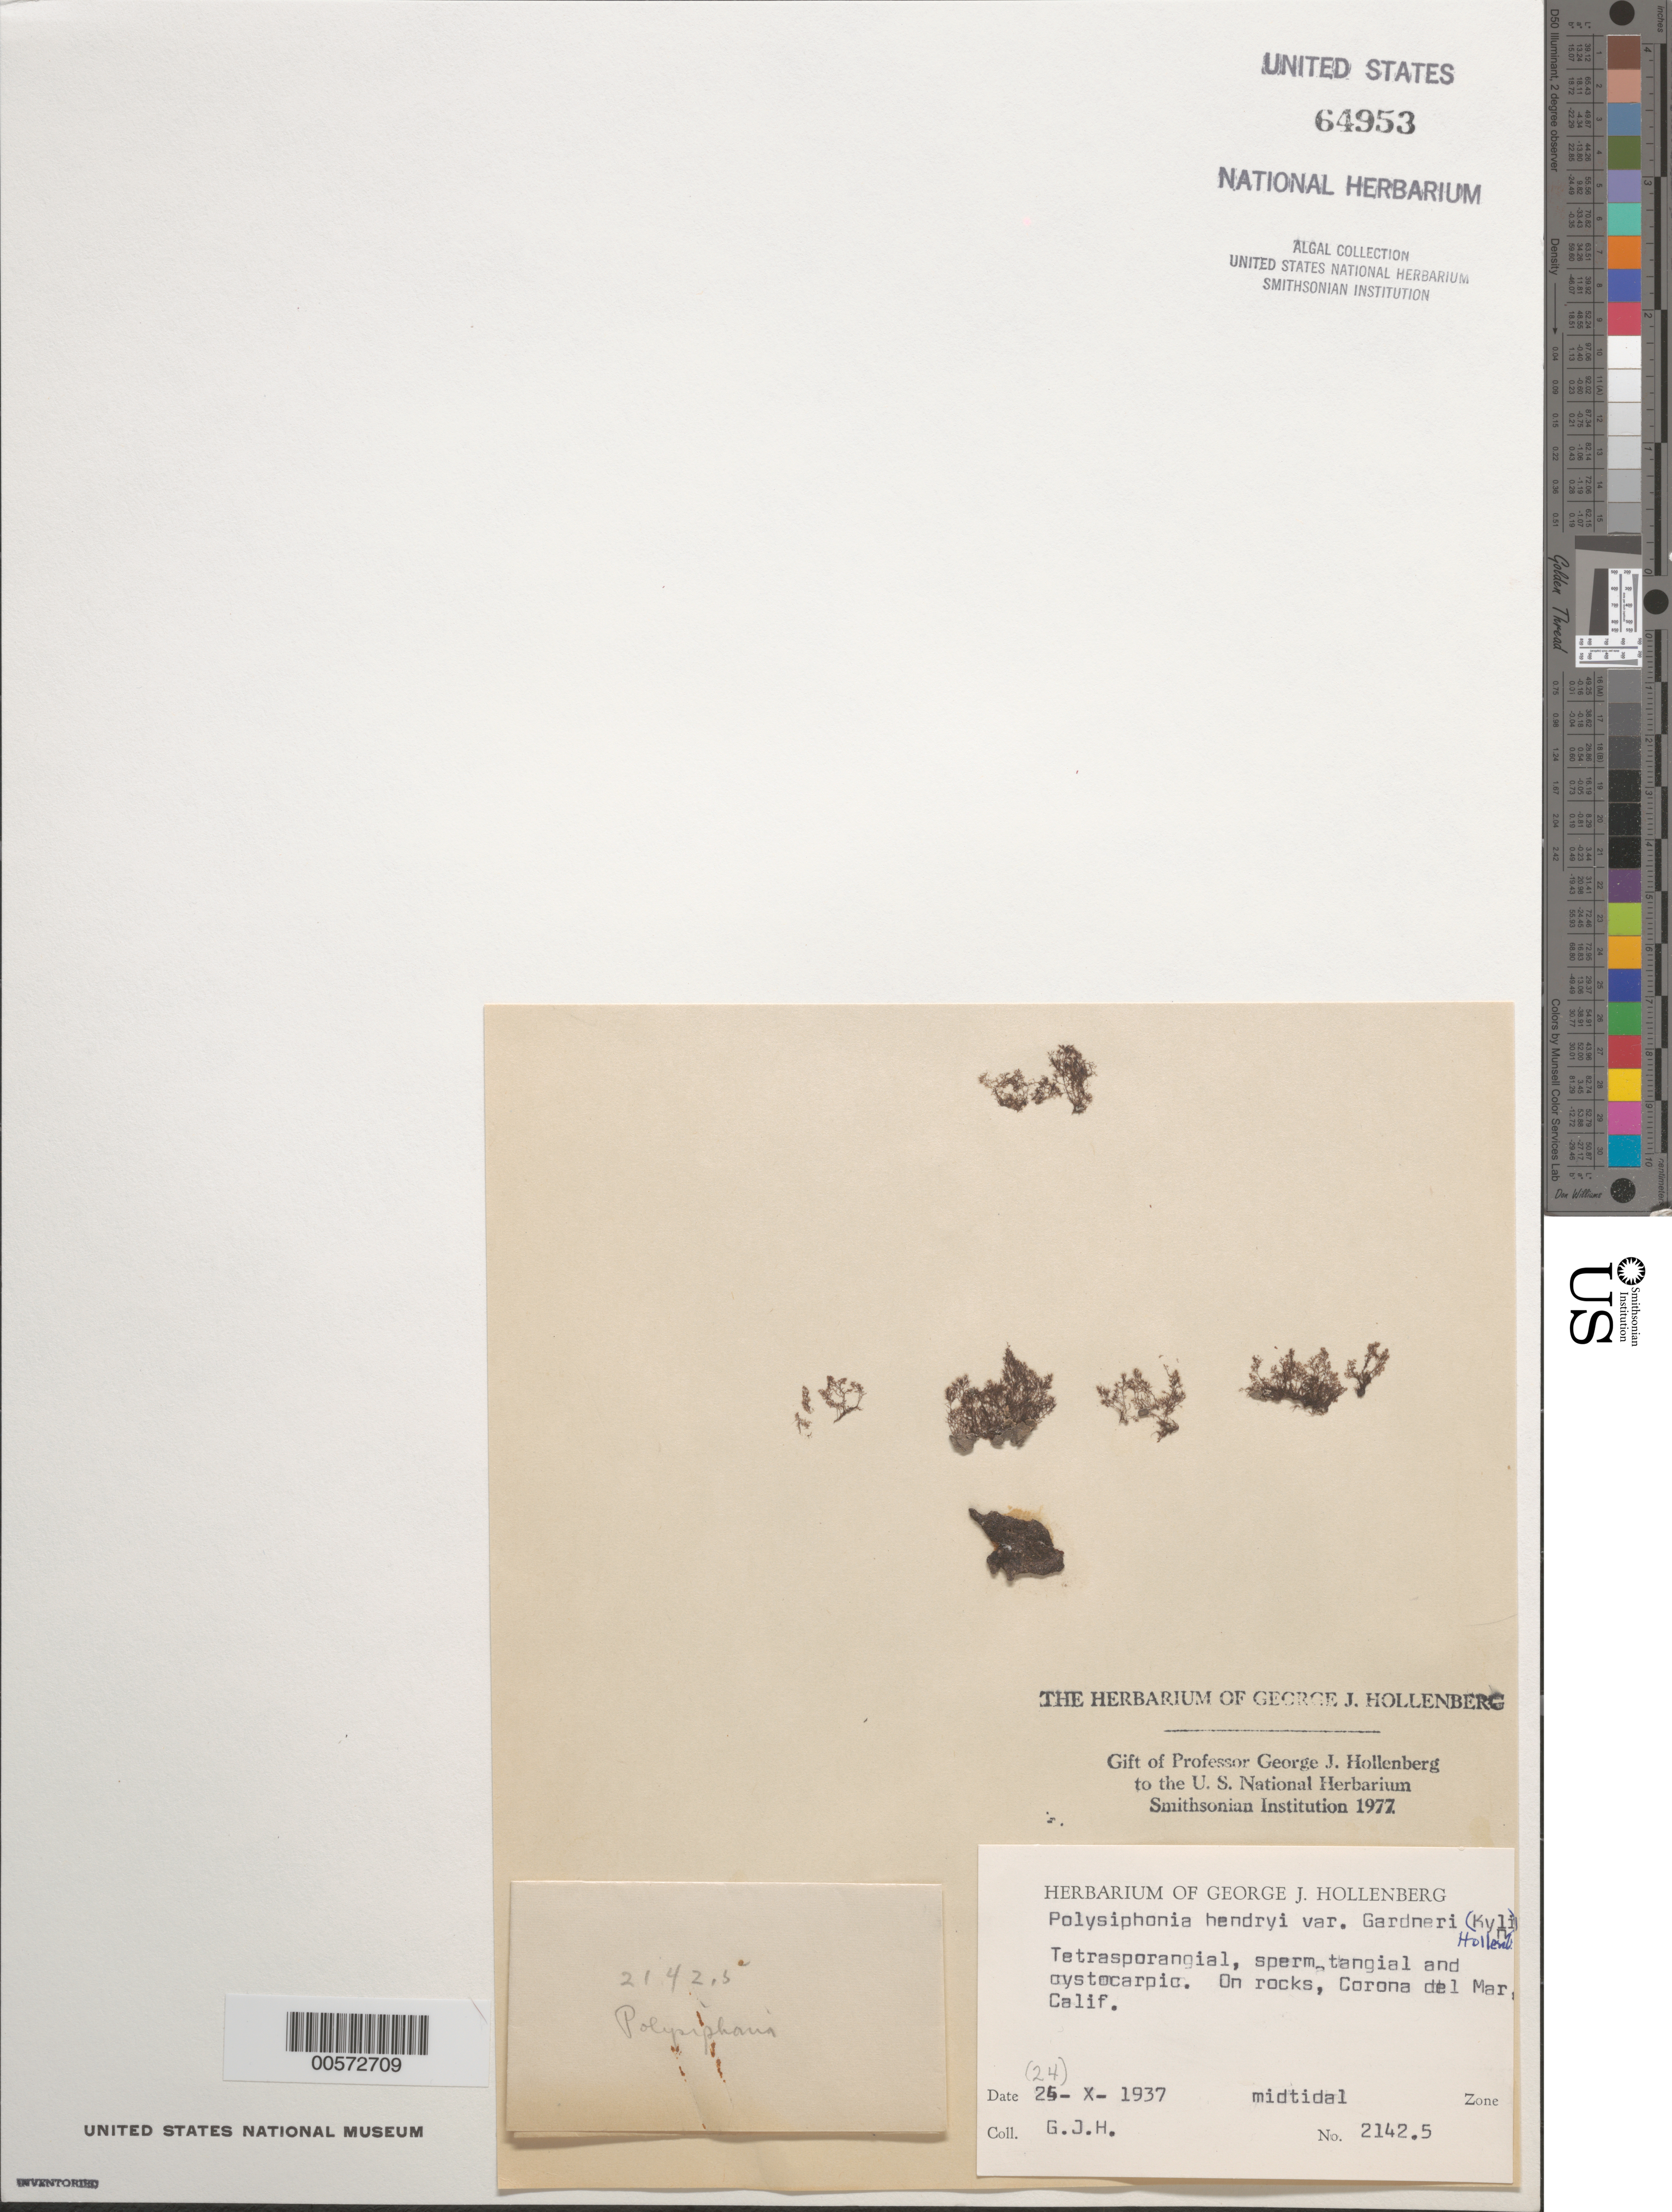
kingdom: Plantae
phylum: Rhodophyta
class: Florideophyceae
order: Ceramiales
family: Rhodomelaceae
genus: Vertebrata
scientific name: Vertebrata hendryi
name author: (N.L. Gardner) Savoie & G.W. Saunders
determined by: Algae name updating Project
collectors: G. Hollenberg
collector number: GJH 2142.5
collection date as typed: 24 October 1937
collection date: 1937-10-24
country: United States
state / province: California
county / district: Orange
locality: Corona del Mar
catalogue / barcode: US 64953